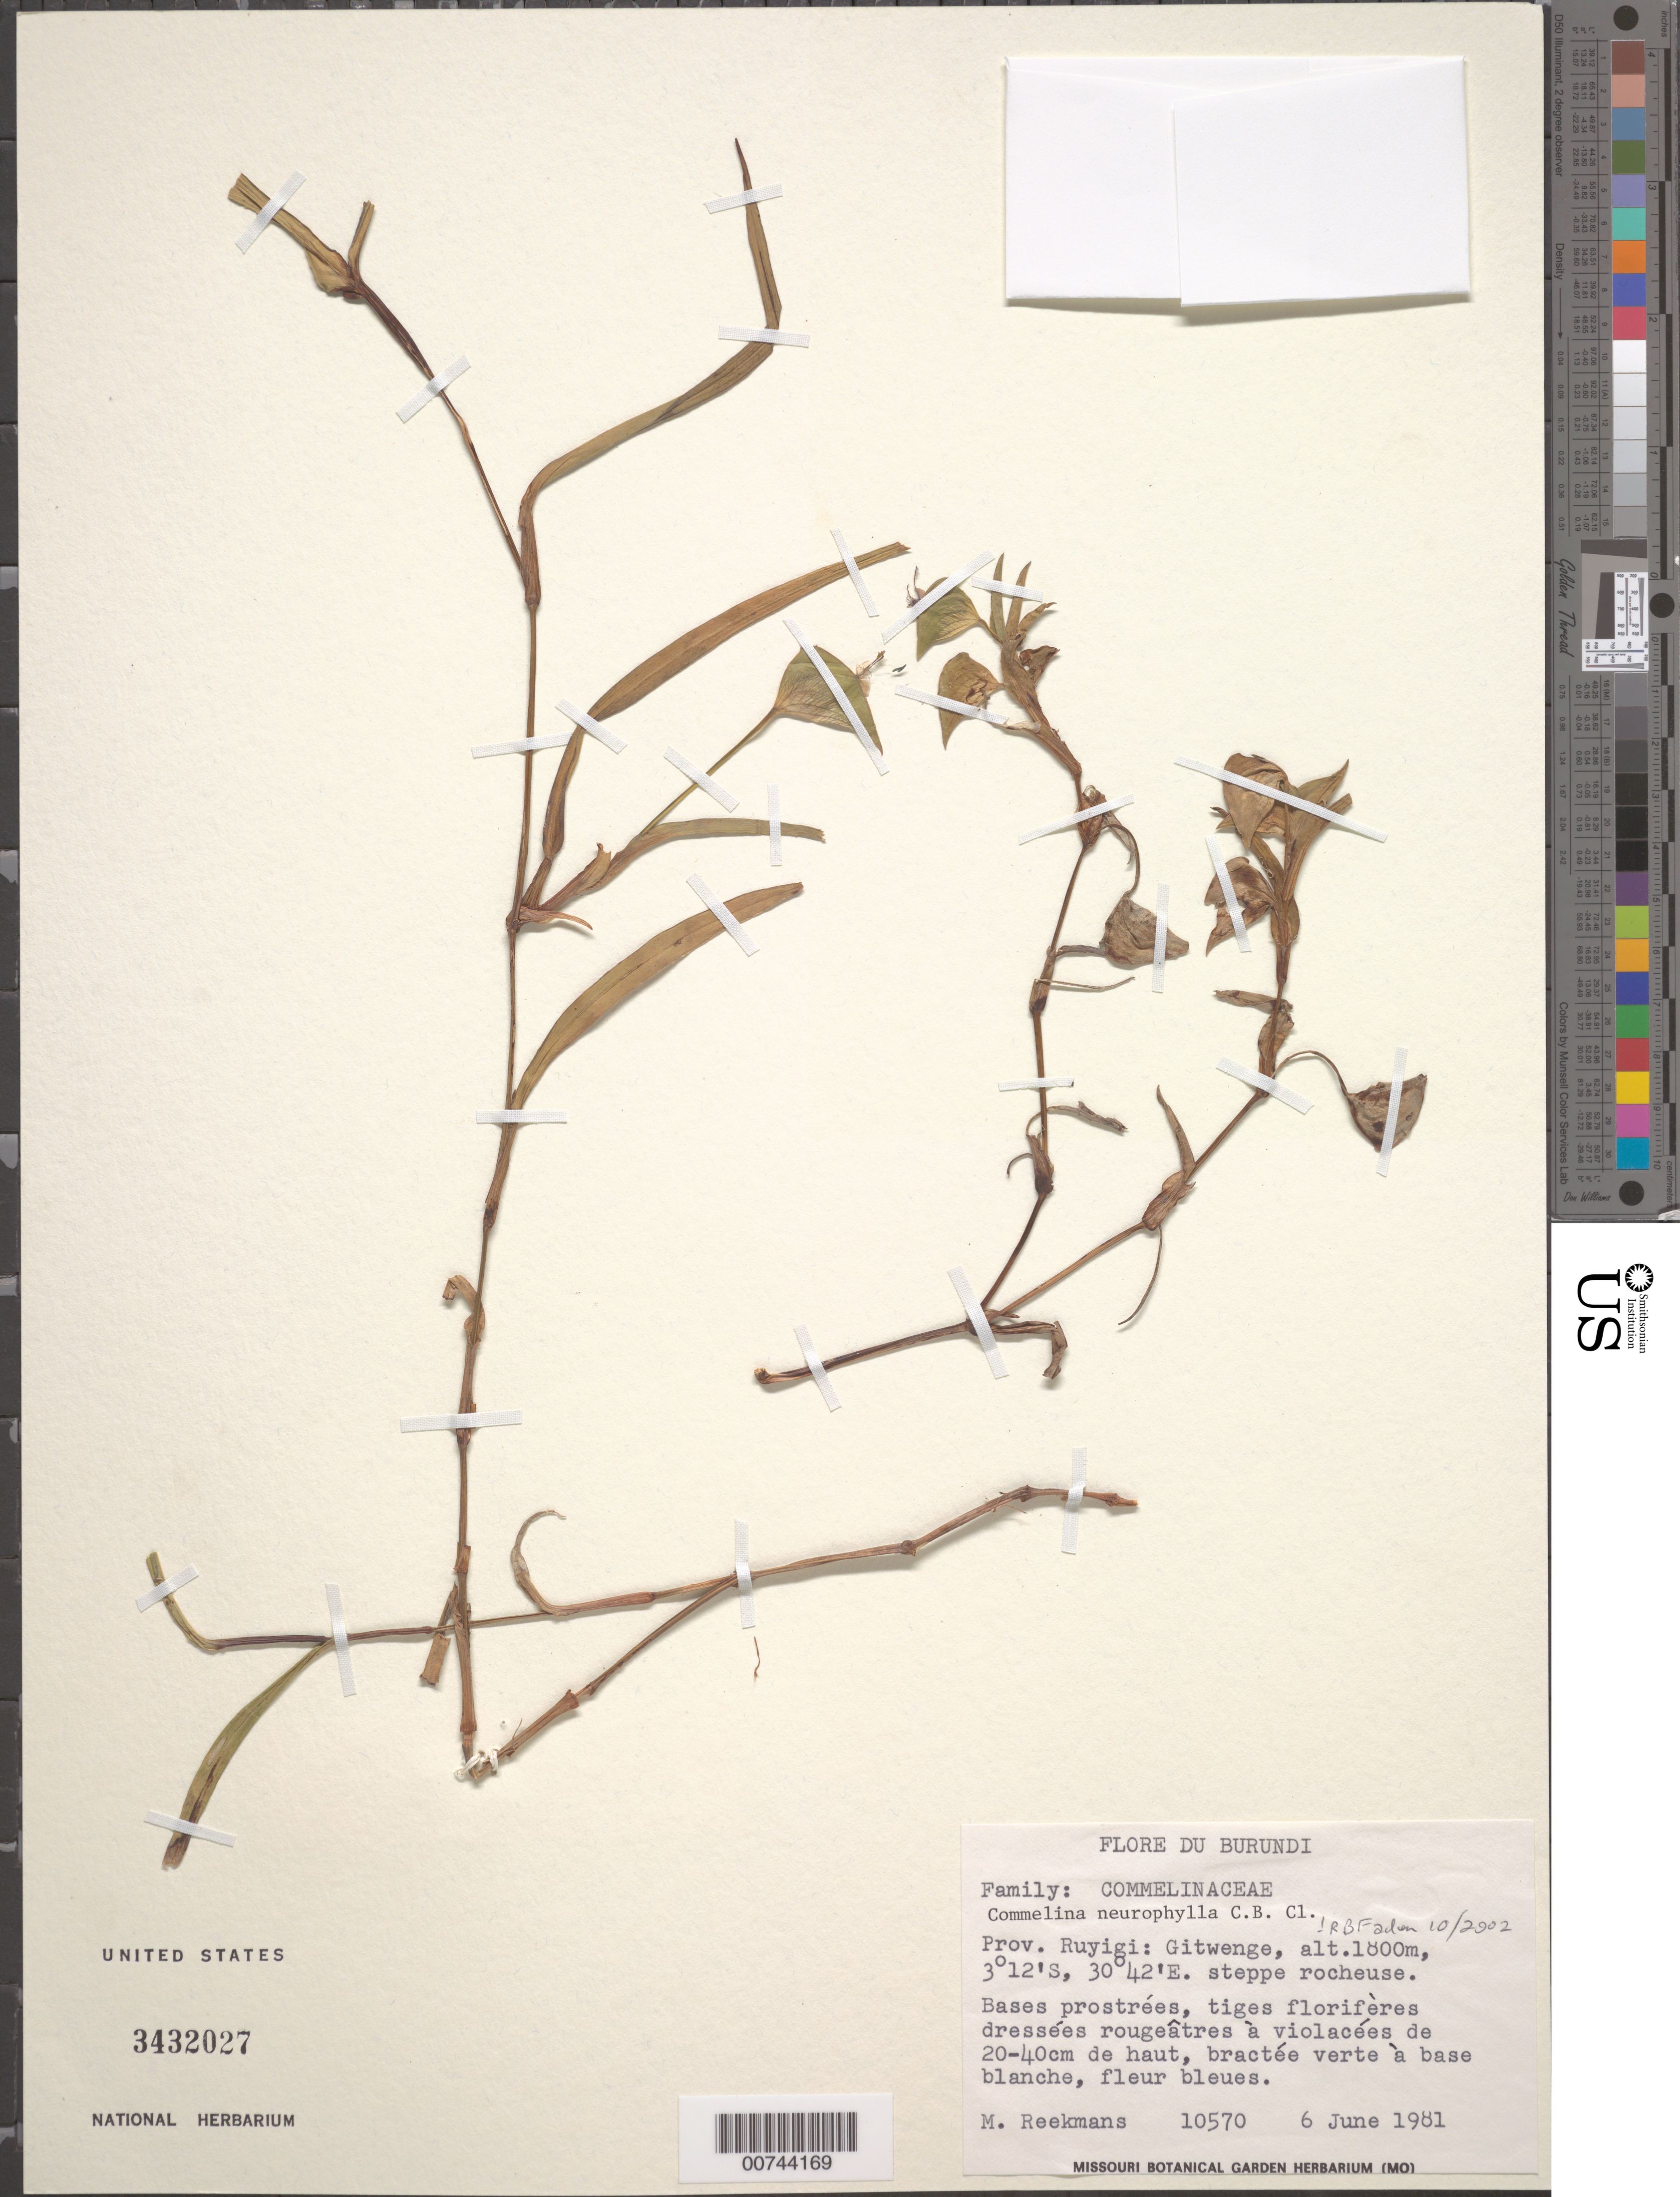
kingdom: Plantae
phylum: Tracheophyta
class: Liliopsida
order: Commelinales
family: Commelinaceae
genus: Commelina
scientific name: Commelina neurophylla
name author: C.B. Clarke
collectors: M. Reekmans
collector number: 10570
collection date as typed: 06 Jun 1981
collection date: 1981-06-06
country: Burundi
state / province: Ruyigi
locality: Gitwenge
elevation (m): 1800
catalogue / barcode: US 3432027